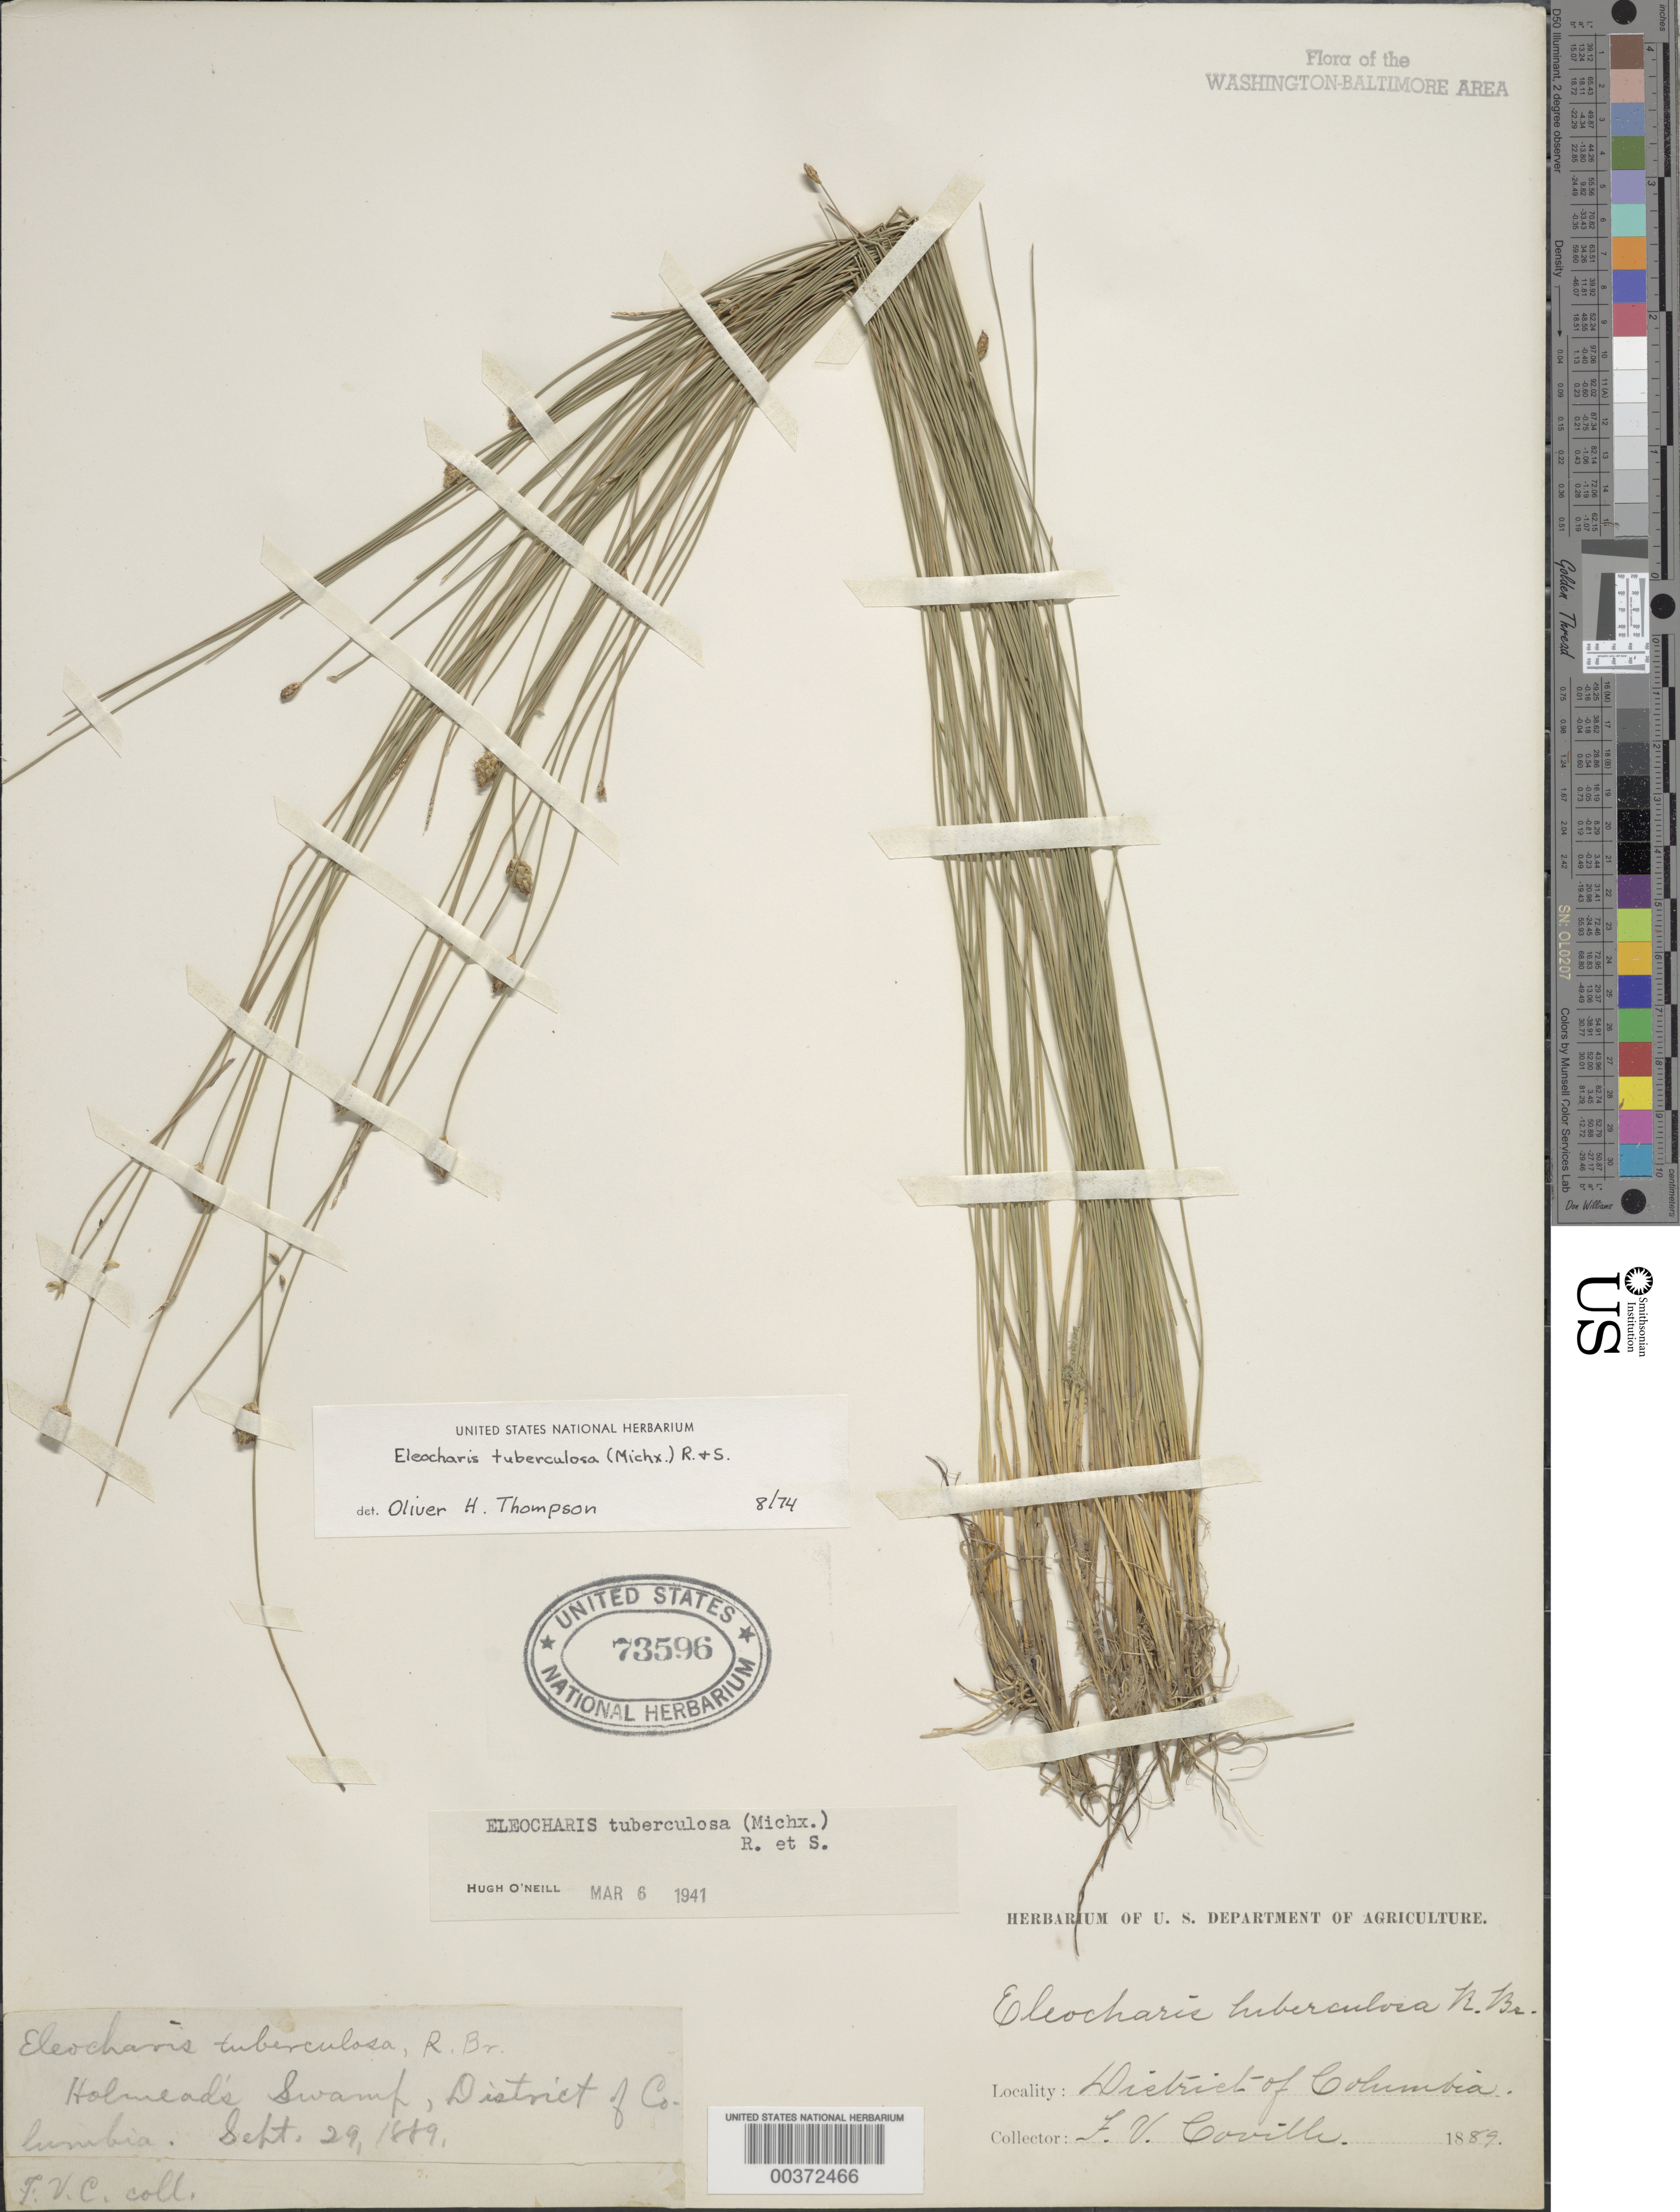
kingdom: Plantae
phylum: Tracheophyta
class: Liliopsida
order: Poales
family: Cyperaceae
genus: Eleocharis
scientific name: Eleocharis tuberculosa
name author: (Michx.) Roem. & Schult.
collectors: F. V. Coville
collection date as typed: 29 Sep 1889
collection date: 1889-09-29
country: United States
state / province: District of Columbia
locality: Holmead's Swamp Rock Creek Park & vicinity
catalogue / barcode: US 73596